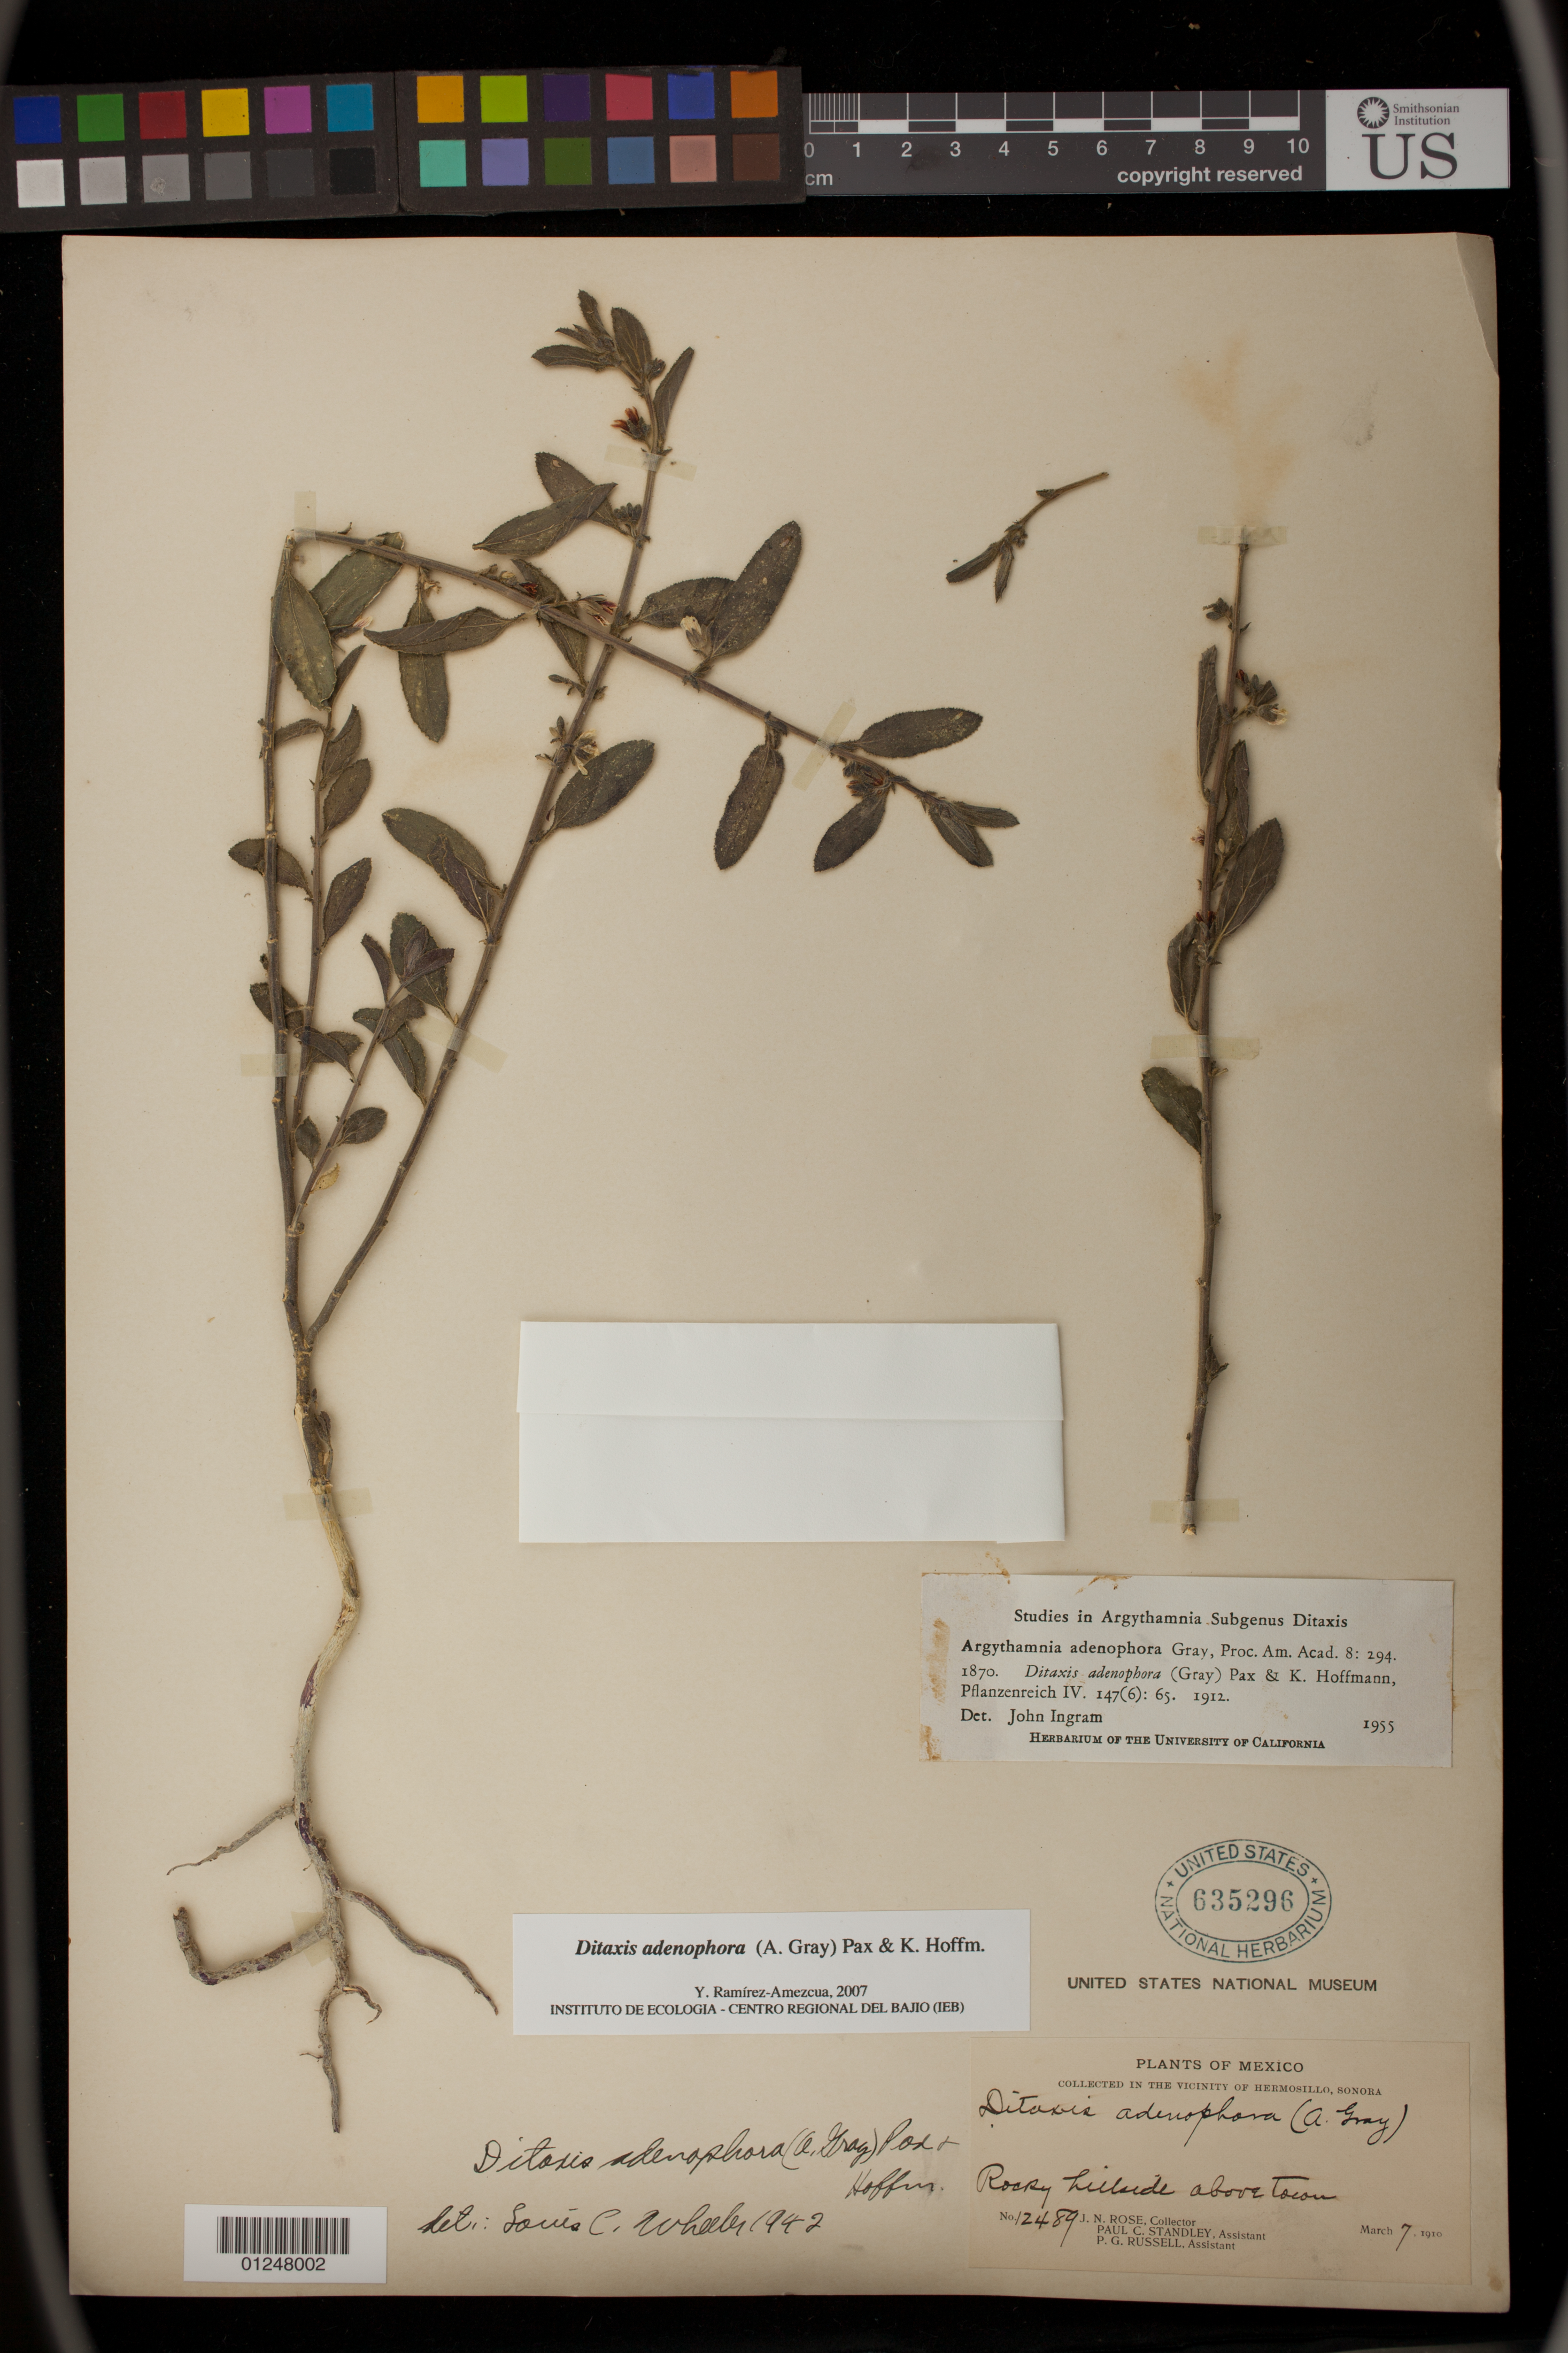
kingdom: Plantae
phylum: Tracheophyta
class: Magnoliopsida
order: Malpighiales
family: Euphorbiaceae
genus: Argythamnia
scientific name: Argythamnia adenophora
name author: A. Gray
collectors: J. N. Rose, P. C. Standley & P. G. Russell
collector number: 12489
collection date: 1910-03-07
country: Mexico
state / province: Sonora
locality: Vicinity of Hermosillo,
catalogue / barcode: US 635296